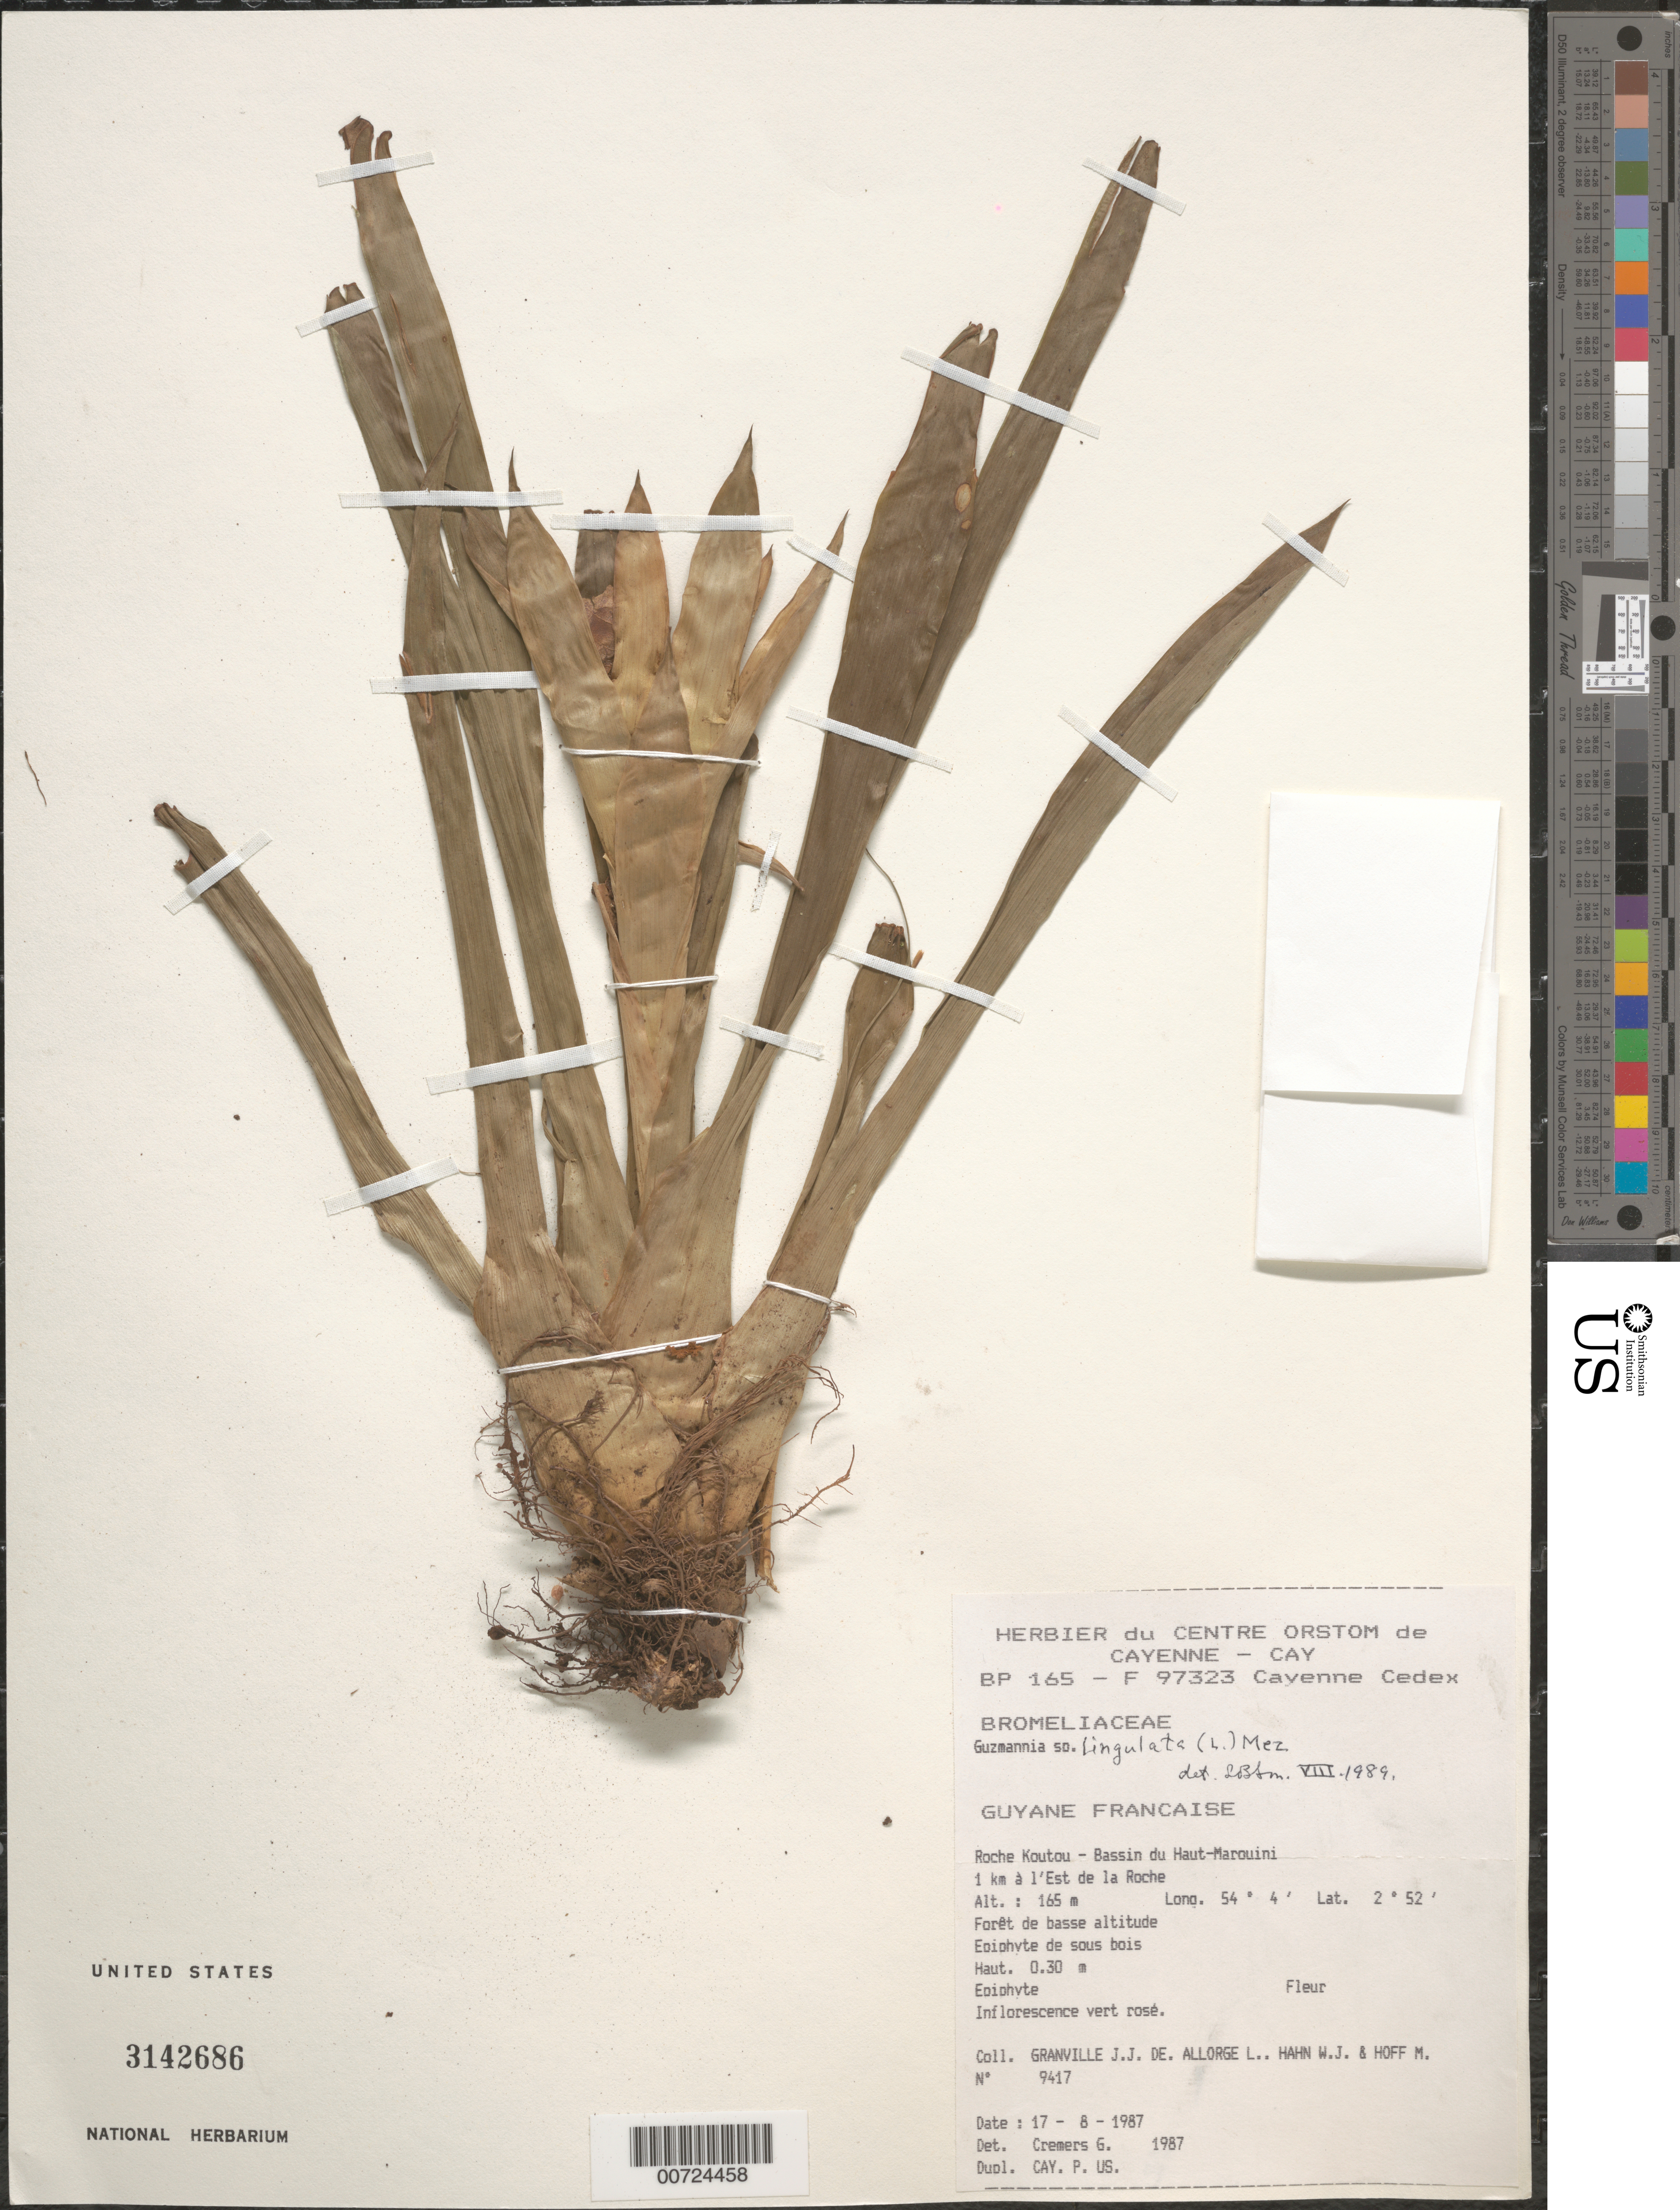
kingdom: Plantae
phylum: Tracheophyta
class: Liliopsida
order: Poales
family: Bromeliaceae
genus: Guzmania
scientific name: Guzmania lingulata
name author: (L.) Mez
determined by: Smith, Lyman B., (US), NMNH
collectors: J.-J. de Granville, L. Allorge, W. J. Hahn & M. Hoff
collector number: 9417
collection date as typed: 17-Aug-87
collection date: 1987-08-17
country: French Guiana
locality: Roche Koutou, Bassin du Haut-Marouini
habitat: Low forest; understory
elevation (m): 165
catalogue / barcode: US 3142686